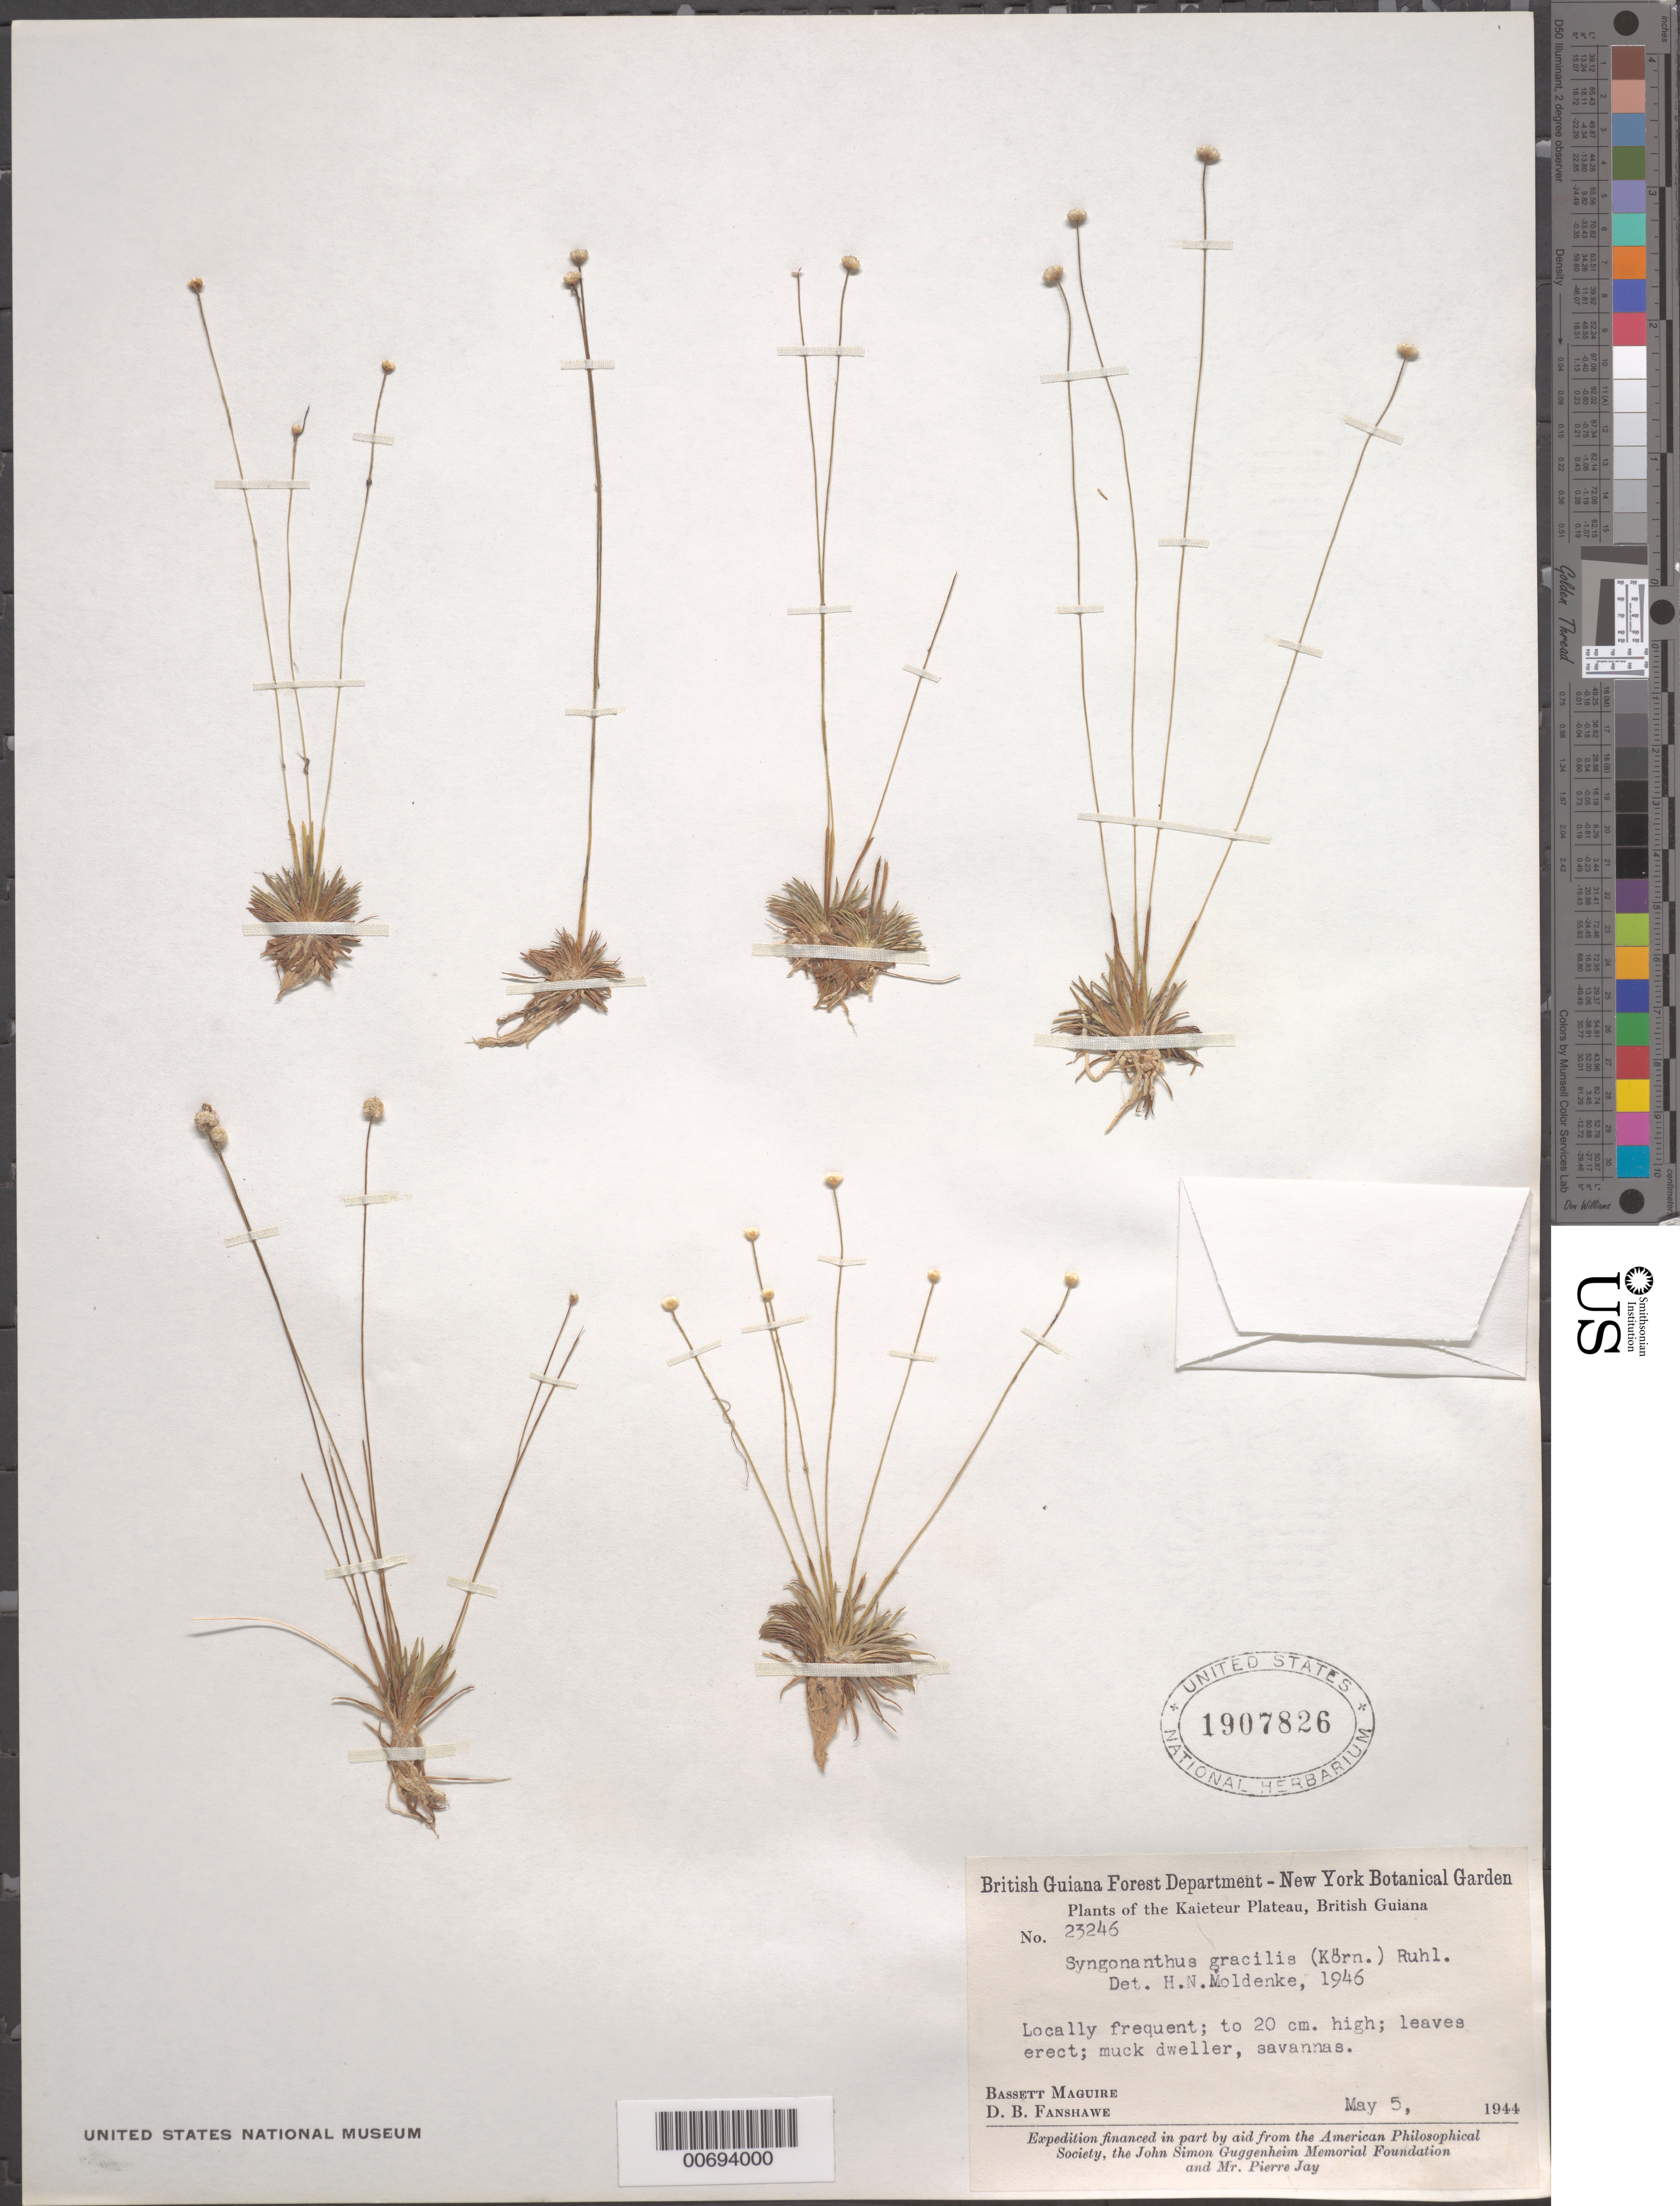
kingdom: Plantae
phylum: Tracheophyta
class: Liliopsida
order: Poales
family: Eriocaulaceae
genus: Syngonanthus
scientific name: Syngonanthus gracilis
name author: (Bong.) Ruhland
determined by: Moldenke, H. N.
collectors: B. Maguire & D. B. Fanshawe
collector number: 23246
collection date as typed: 5-May-44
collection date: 1944-05-05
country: Guyana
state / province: Potaro-Siparuni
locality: Kaieteur Plateau, Potaro River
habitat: Savannas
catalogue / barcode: US 1907826